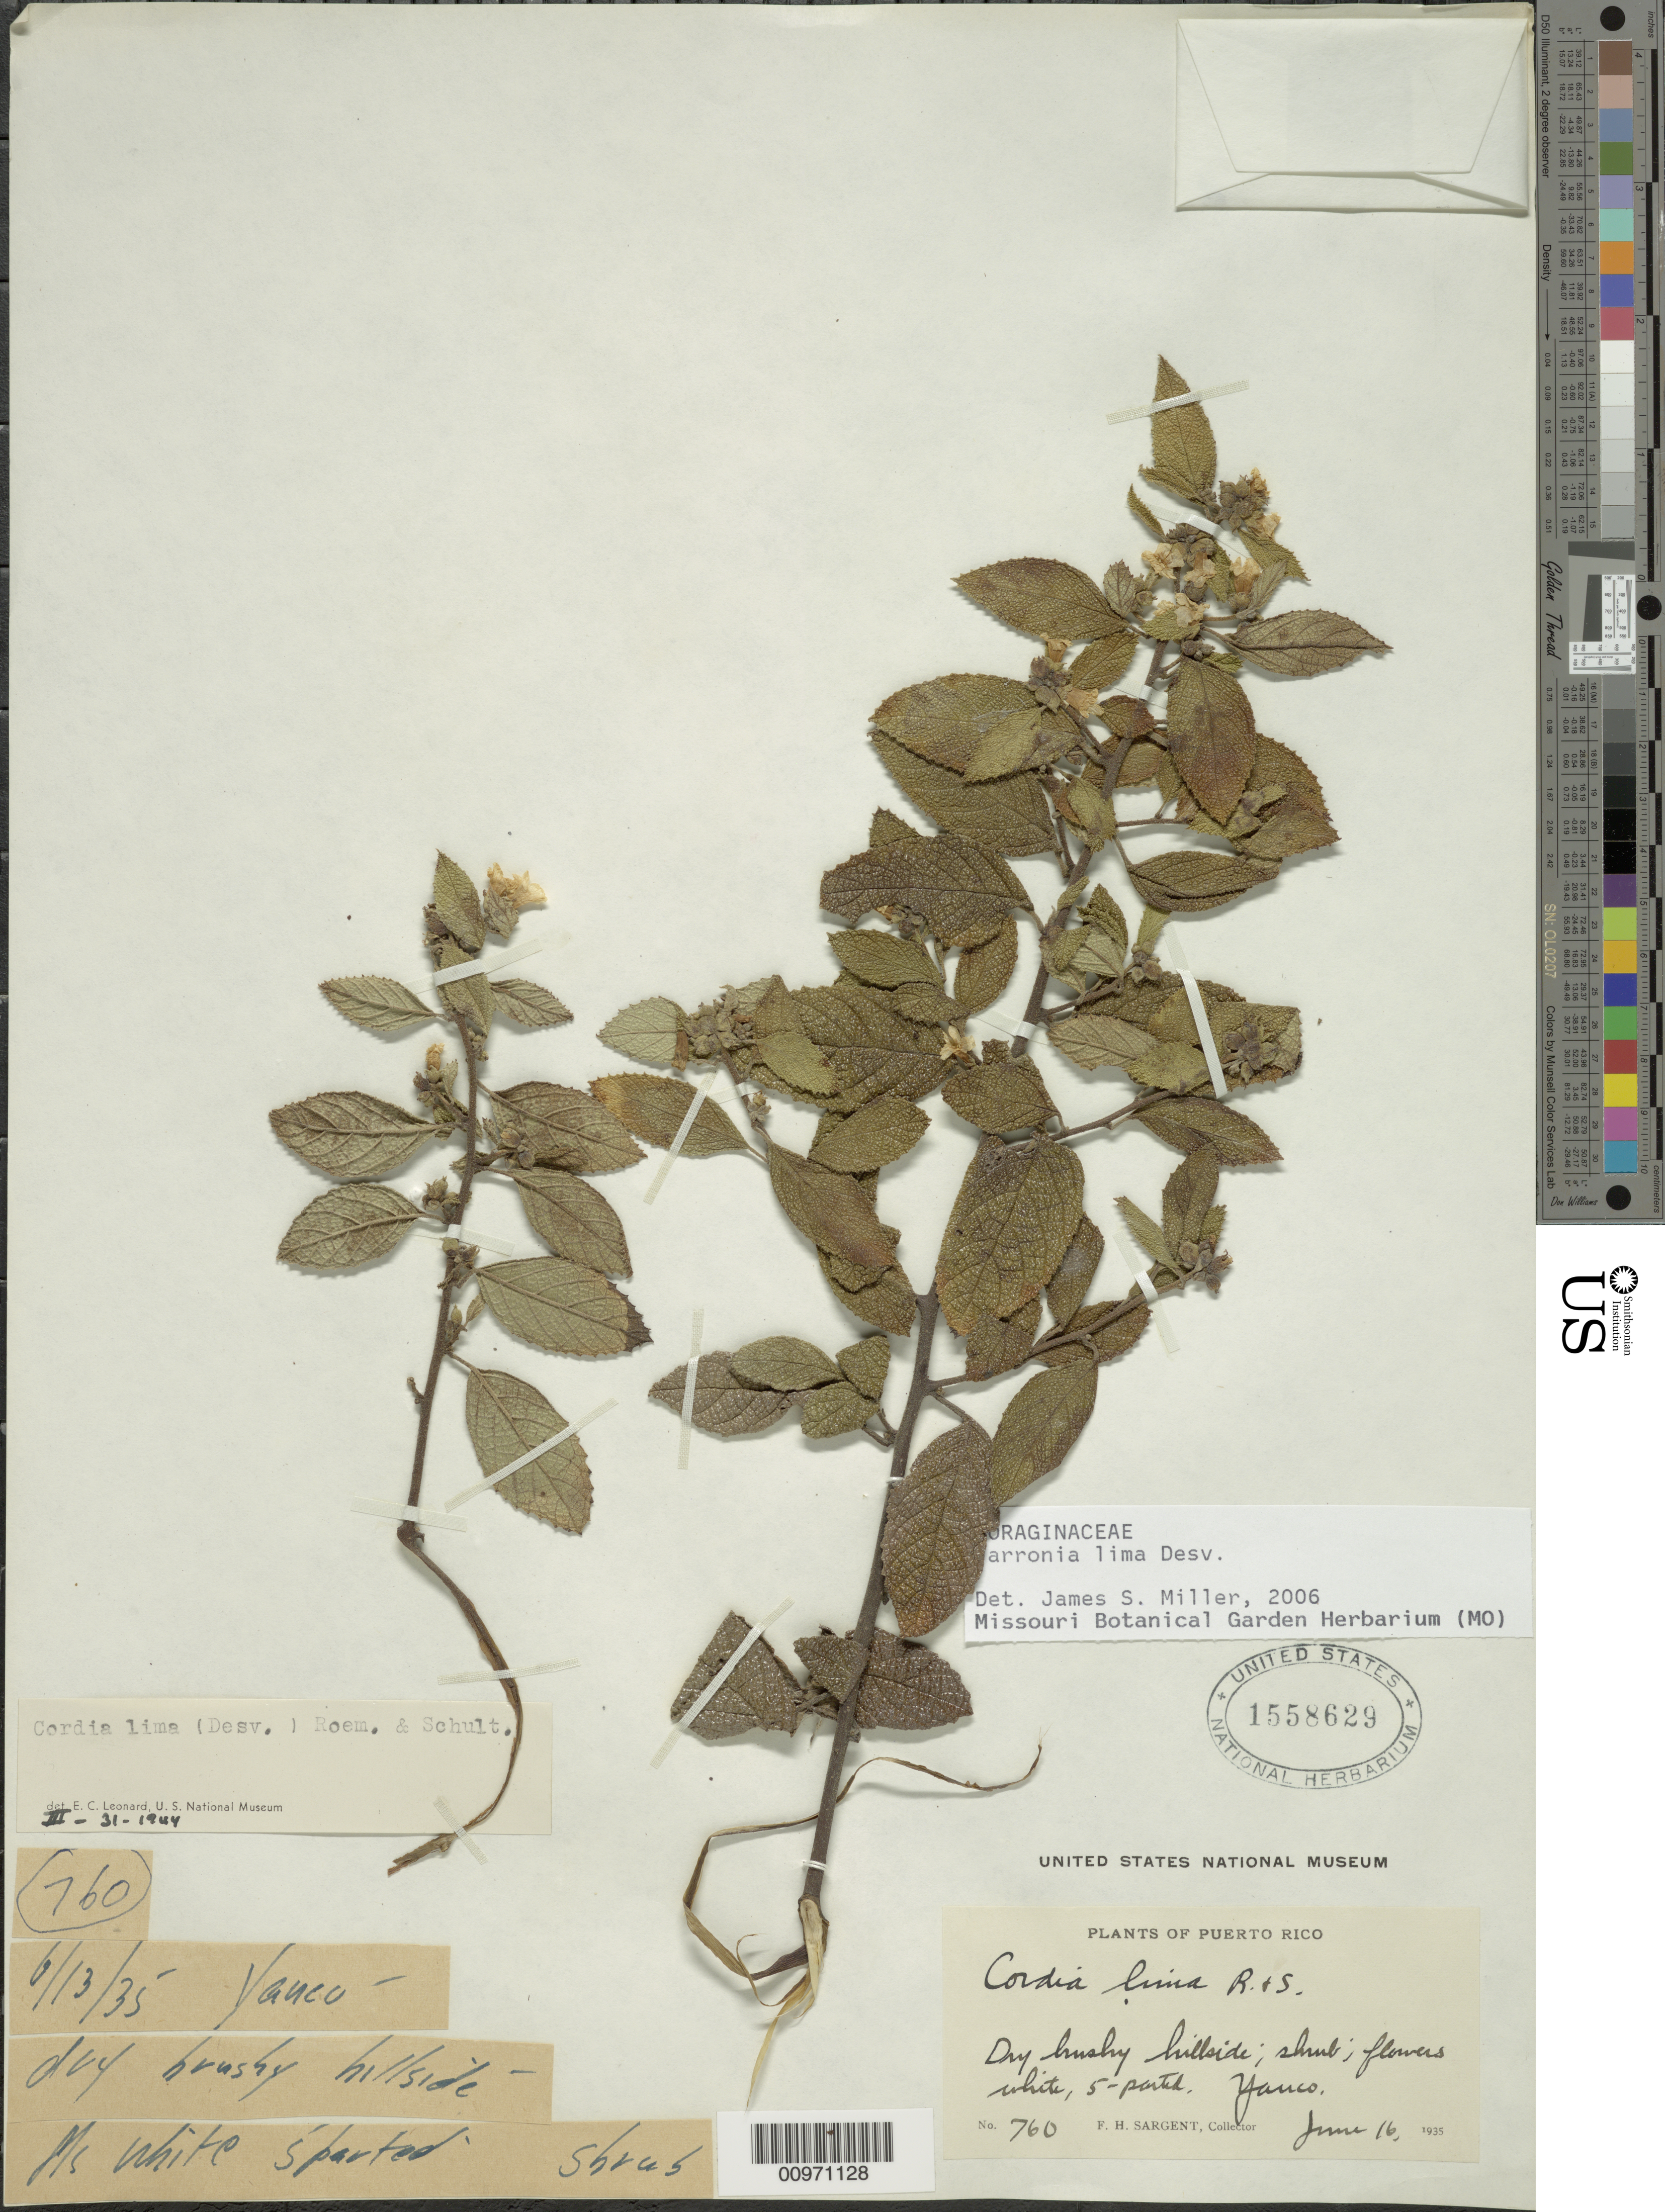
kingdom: Plantae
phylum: Tracheophyta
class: Magnoliopsida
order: Boraginales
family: Cordiaceae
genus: Varronia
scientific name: Varronia lima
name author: Desv.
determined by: Miller, James S., (MO), Missouri Botanical Garden (UNITED STATES)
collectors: F. H. Sargent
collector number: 760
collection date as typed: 16 Jun 1935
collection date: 1935-06-16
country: Puerto Rico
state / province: Yauco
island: Puerto Rico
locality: Yanco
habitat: Dry brushy hillside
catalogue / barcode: US 1558629